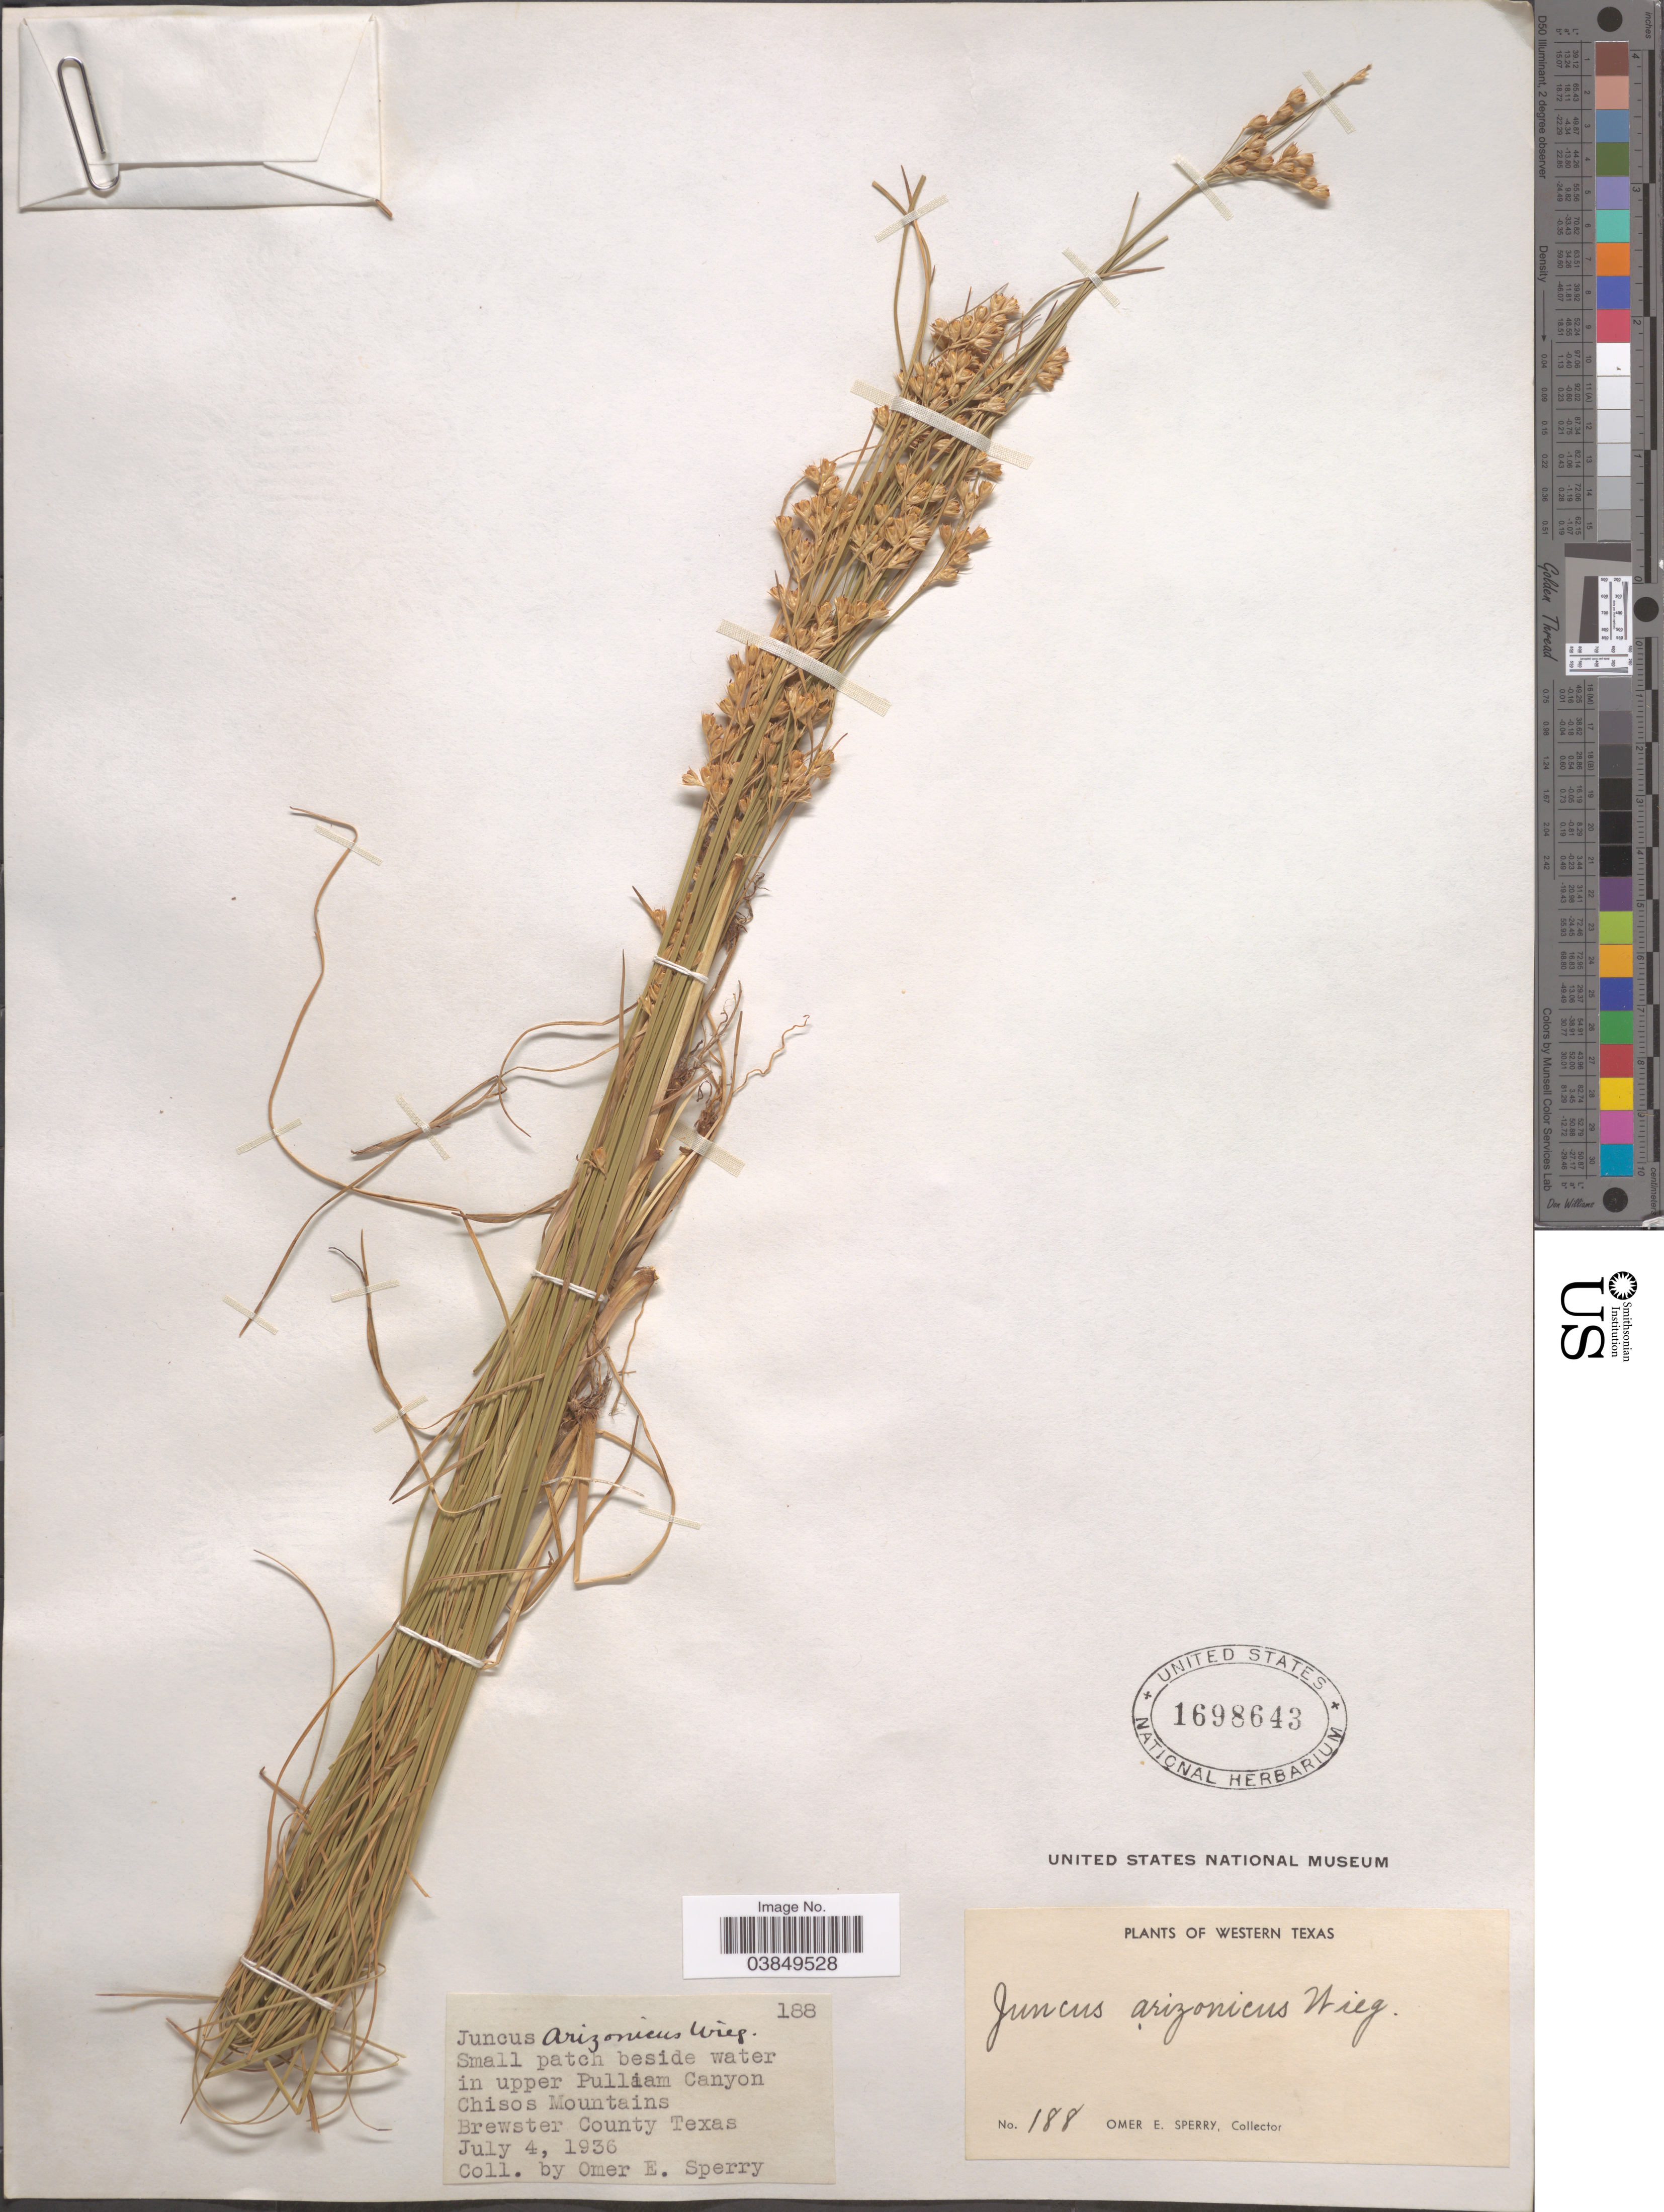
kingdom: Plantae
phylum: Tracheophyta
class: Liliopsida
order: Poales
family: Juncaceae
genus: Juncus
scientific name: Juncus arizonicus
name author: Wiegand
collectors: O. E. Sperry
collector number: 188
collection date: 1936-07-04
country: United States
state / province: Texas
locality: In upper Pulliam Canyon. Chisos Mountains. Brewster County, Western Texas.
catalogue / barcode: US 1698643